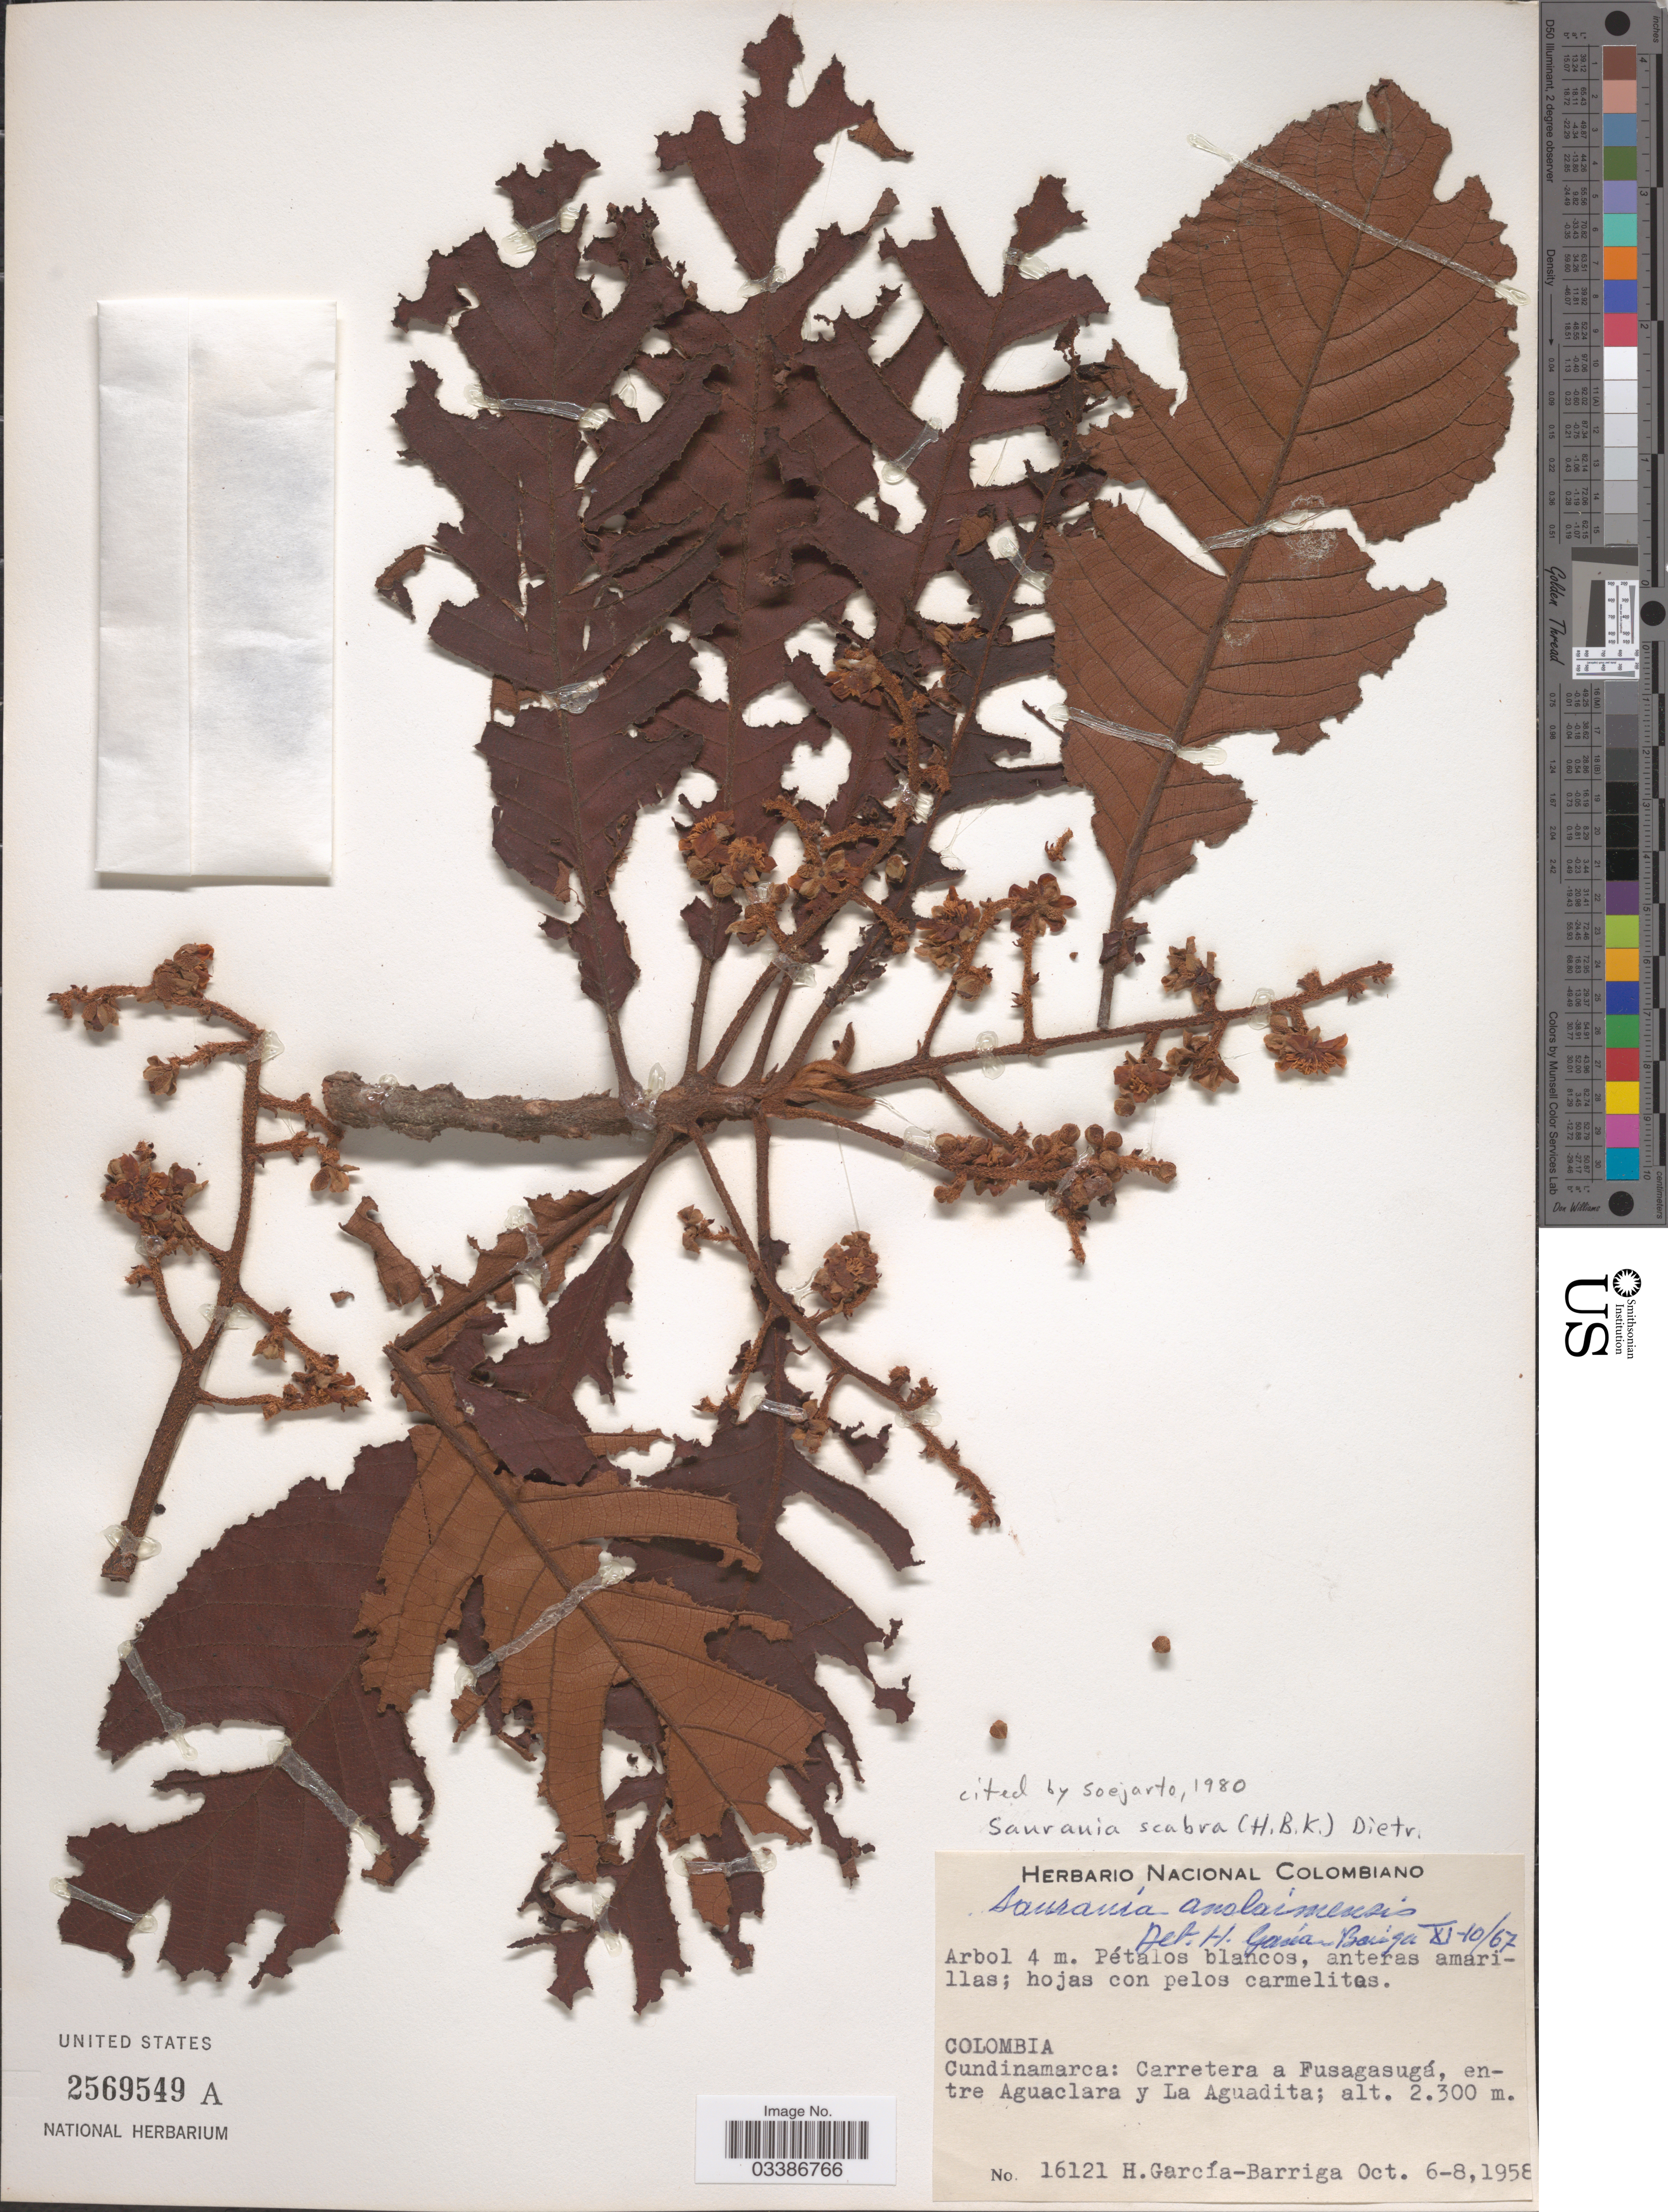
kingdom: Plantae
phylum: Tracheophyta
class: Magnoliopsida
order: Ericales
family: Actinidiaceae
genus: Saurauia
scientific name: Saurauia scabra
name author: (Kunth) D. Dietr.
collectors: H. García Barriga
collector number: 16121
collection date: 1958-10-06/1958-10-08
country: Colombia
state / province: Cundinamarca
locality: Carretera a Fusagasugá, entre Aguaclara y La Aguadita.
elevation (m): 2300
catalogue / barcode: US 2569549A